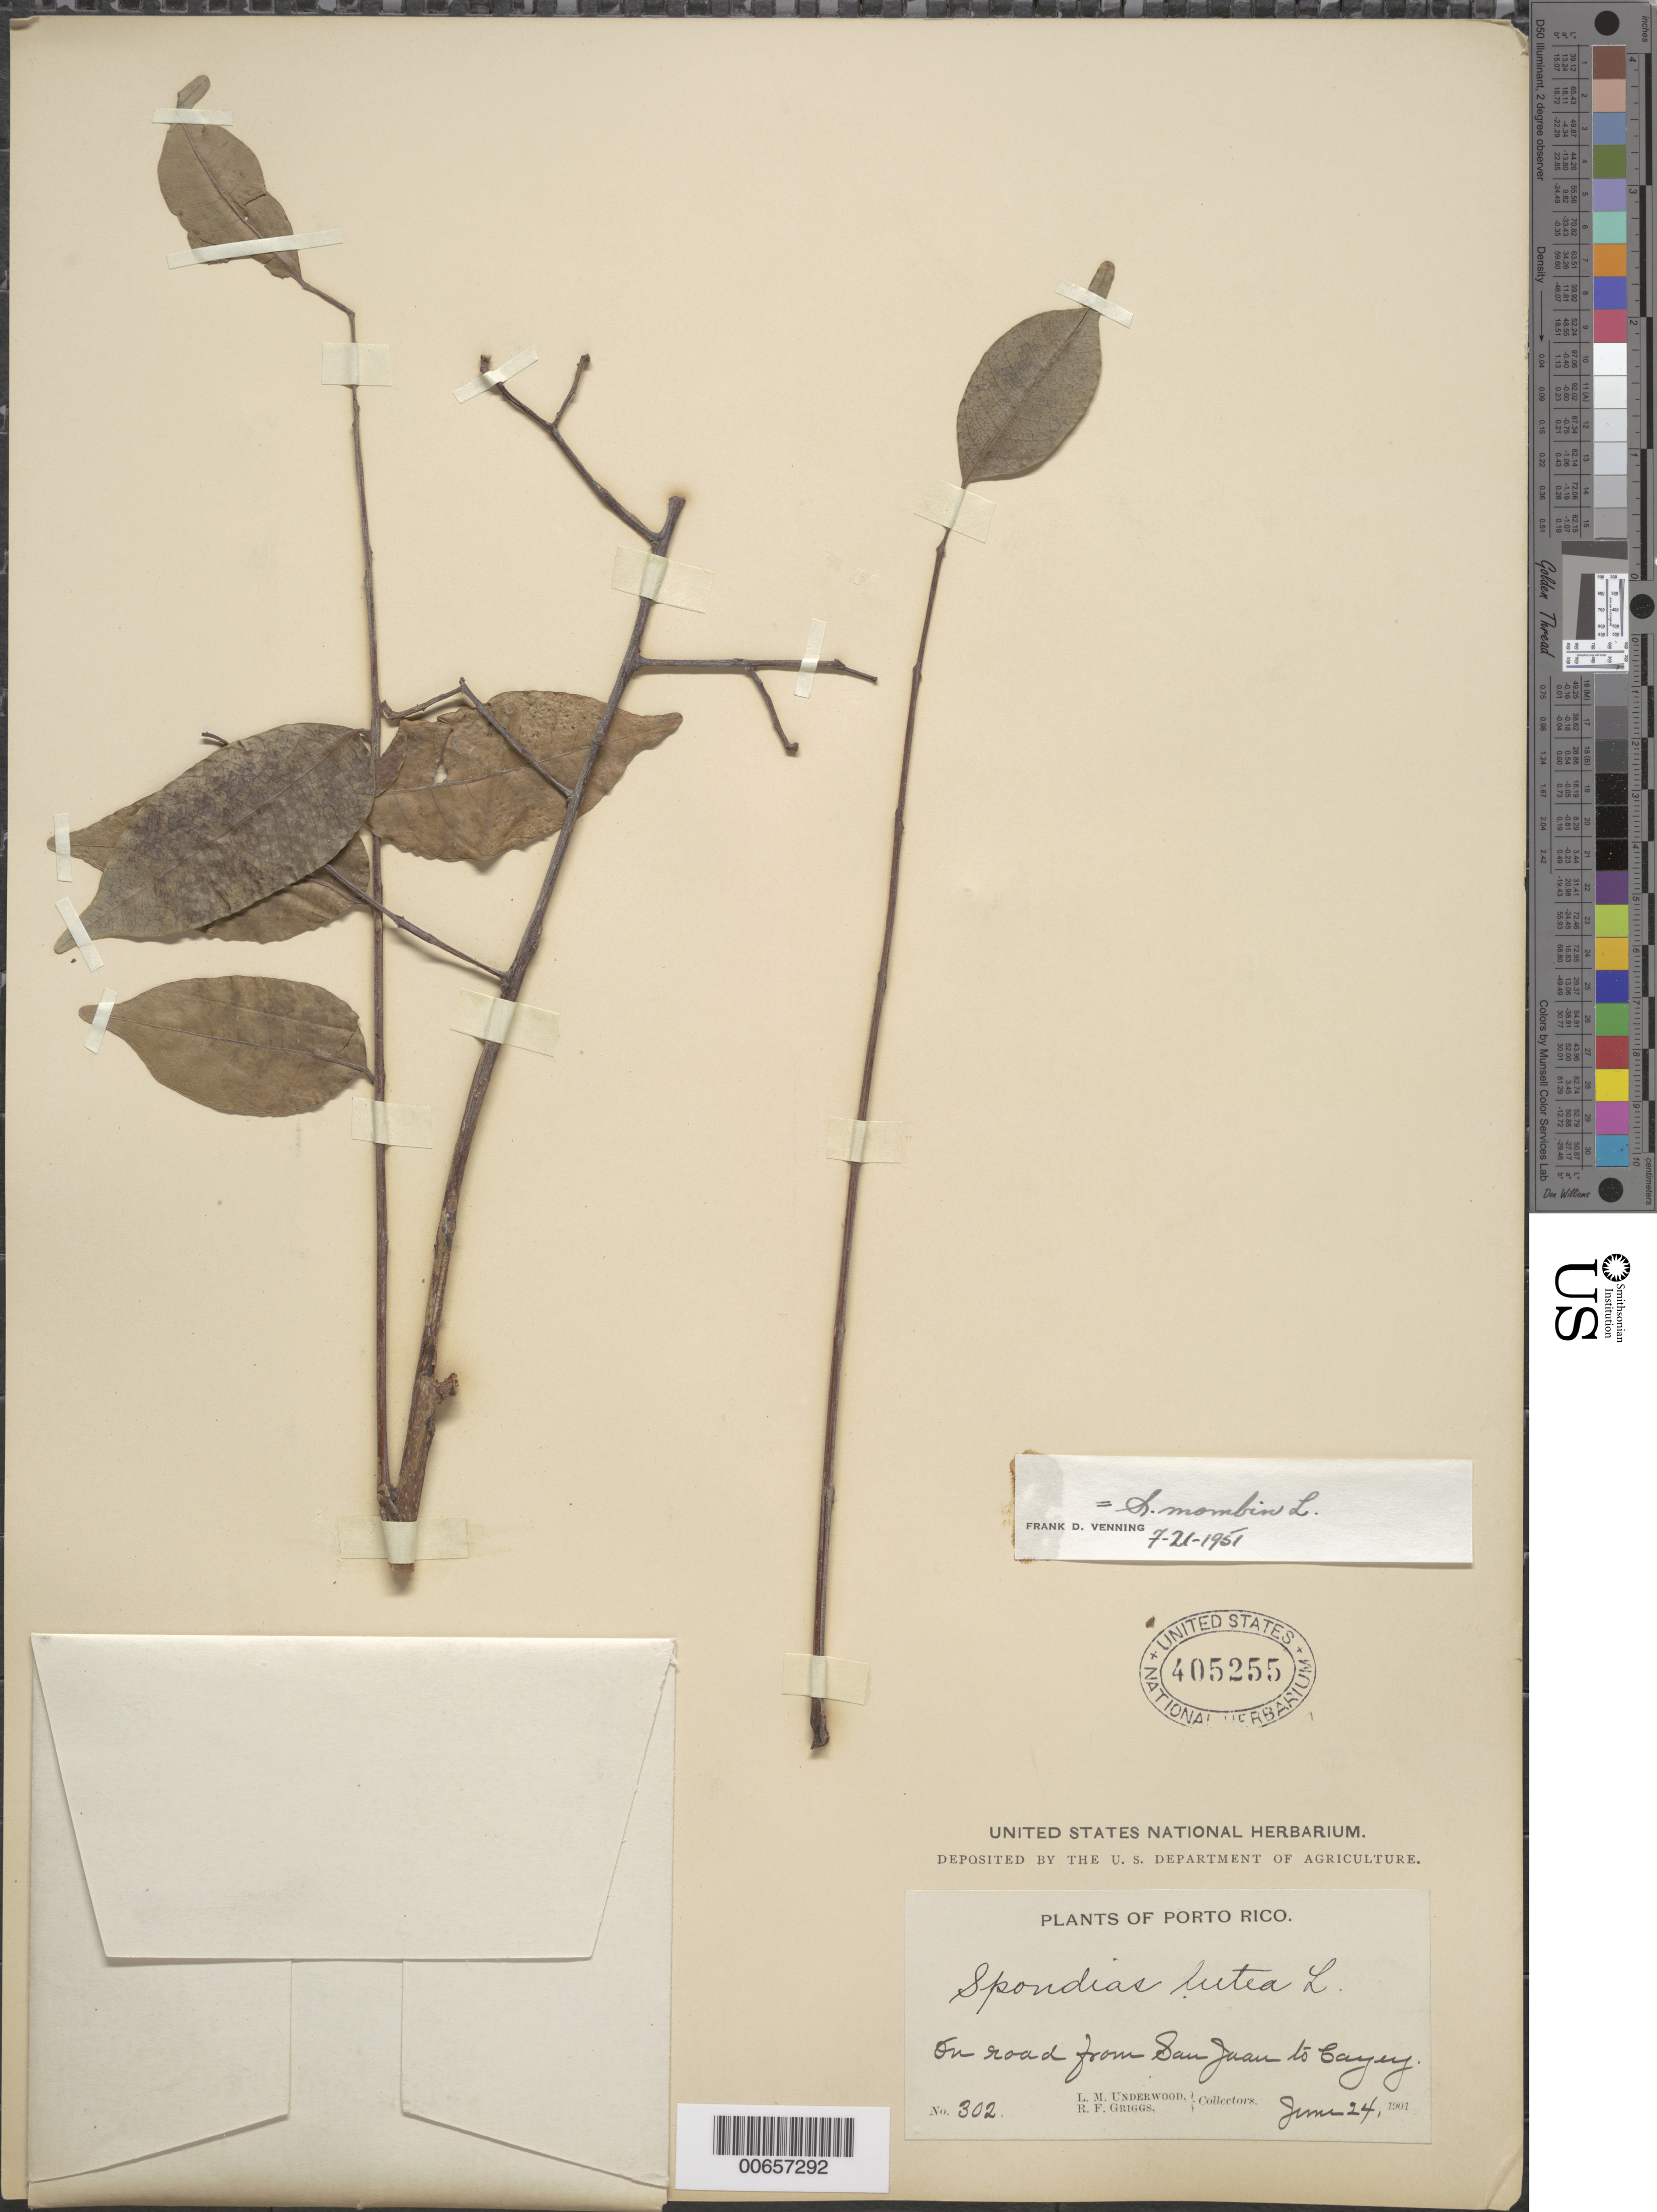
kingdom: Plantae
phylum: Tracheophyta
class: Magnoliopsida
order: Sapindales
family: Anacardiaceae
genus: Spondias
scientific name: Spondias mombin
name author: L.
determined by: Venning, F. D.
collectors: L. M. Underwood & R. F. Griggs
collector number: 302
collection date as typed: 24 Jun 1901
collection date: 1901-06-24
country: Puerto Rico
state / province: San Juan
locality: San Juan to Cayey, on road from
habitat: On road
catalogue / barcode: US 405255